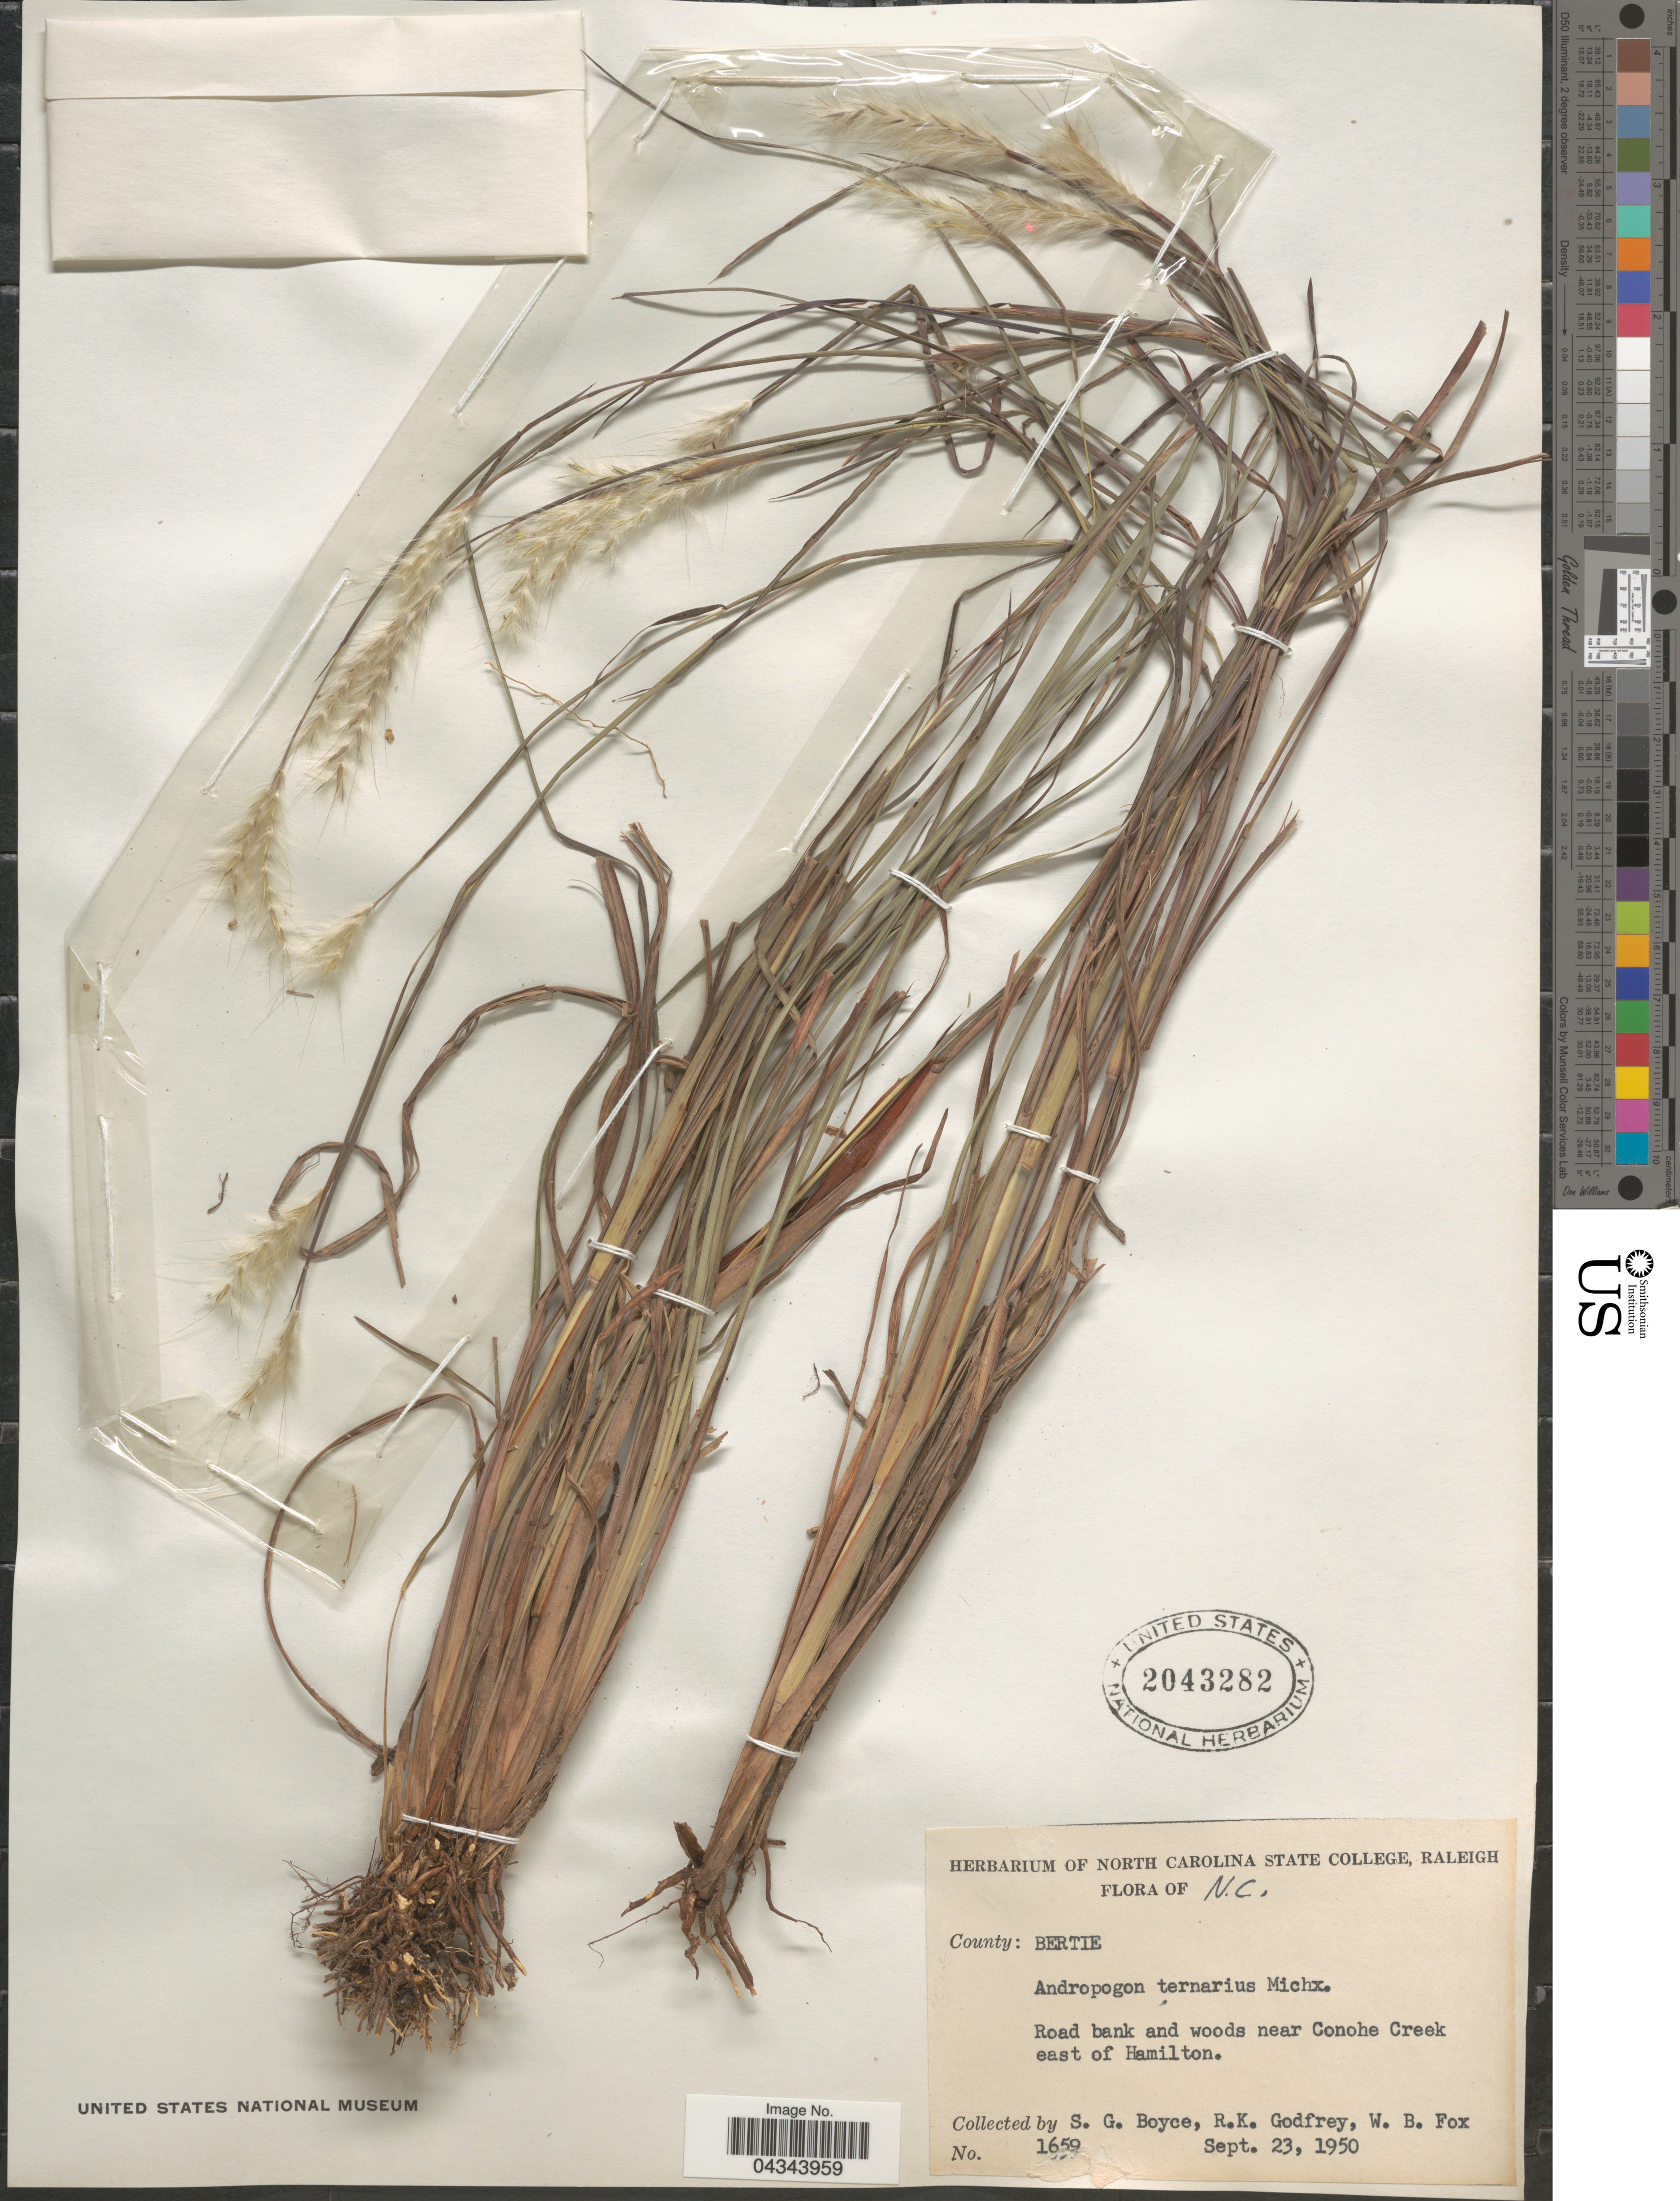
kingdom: Plantae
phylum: Tracheophyta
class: Liliopsida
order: Poales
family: Poaceae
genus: Andropogon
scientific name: Andropogon ternarius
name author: Michx.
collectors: S. Boyce, R. K. Godfrey & W. B. Fox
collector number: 1659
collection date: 1950-09-23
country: United States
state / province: North Carolina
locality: County: Bertie. Road bank and woods near Conohe Creek east of Hemilton.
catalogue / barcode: US 2043282